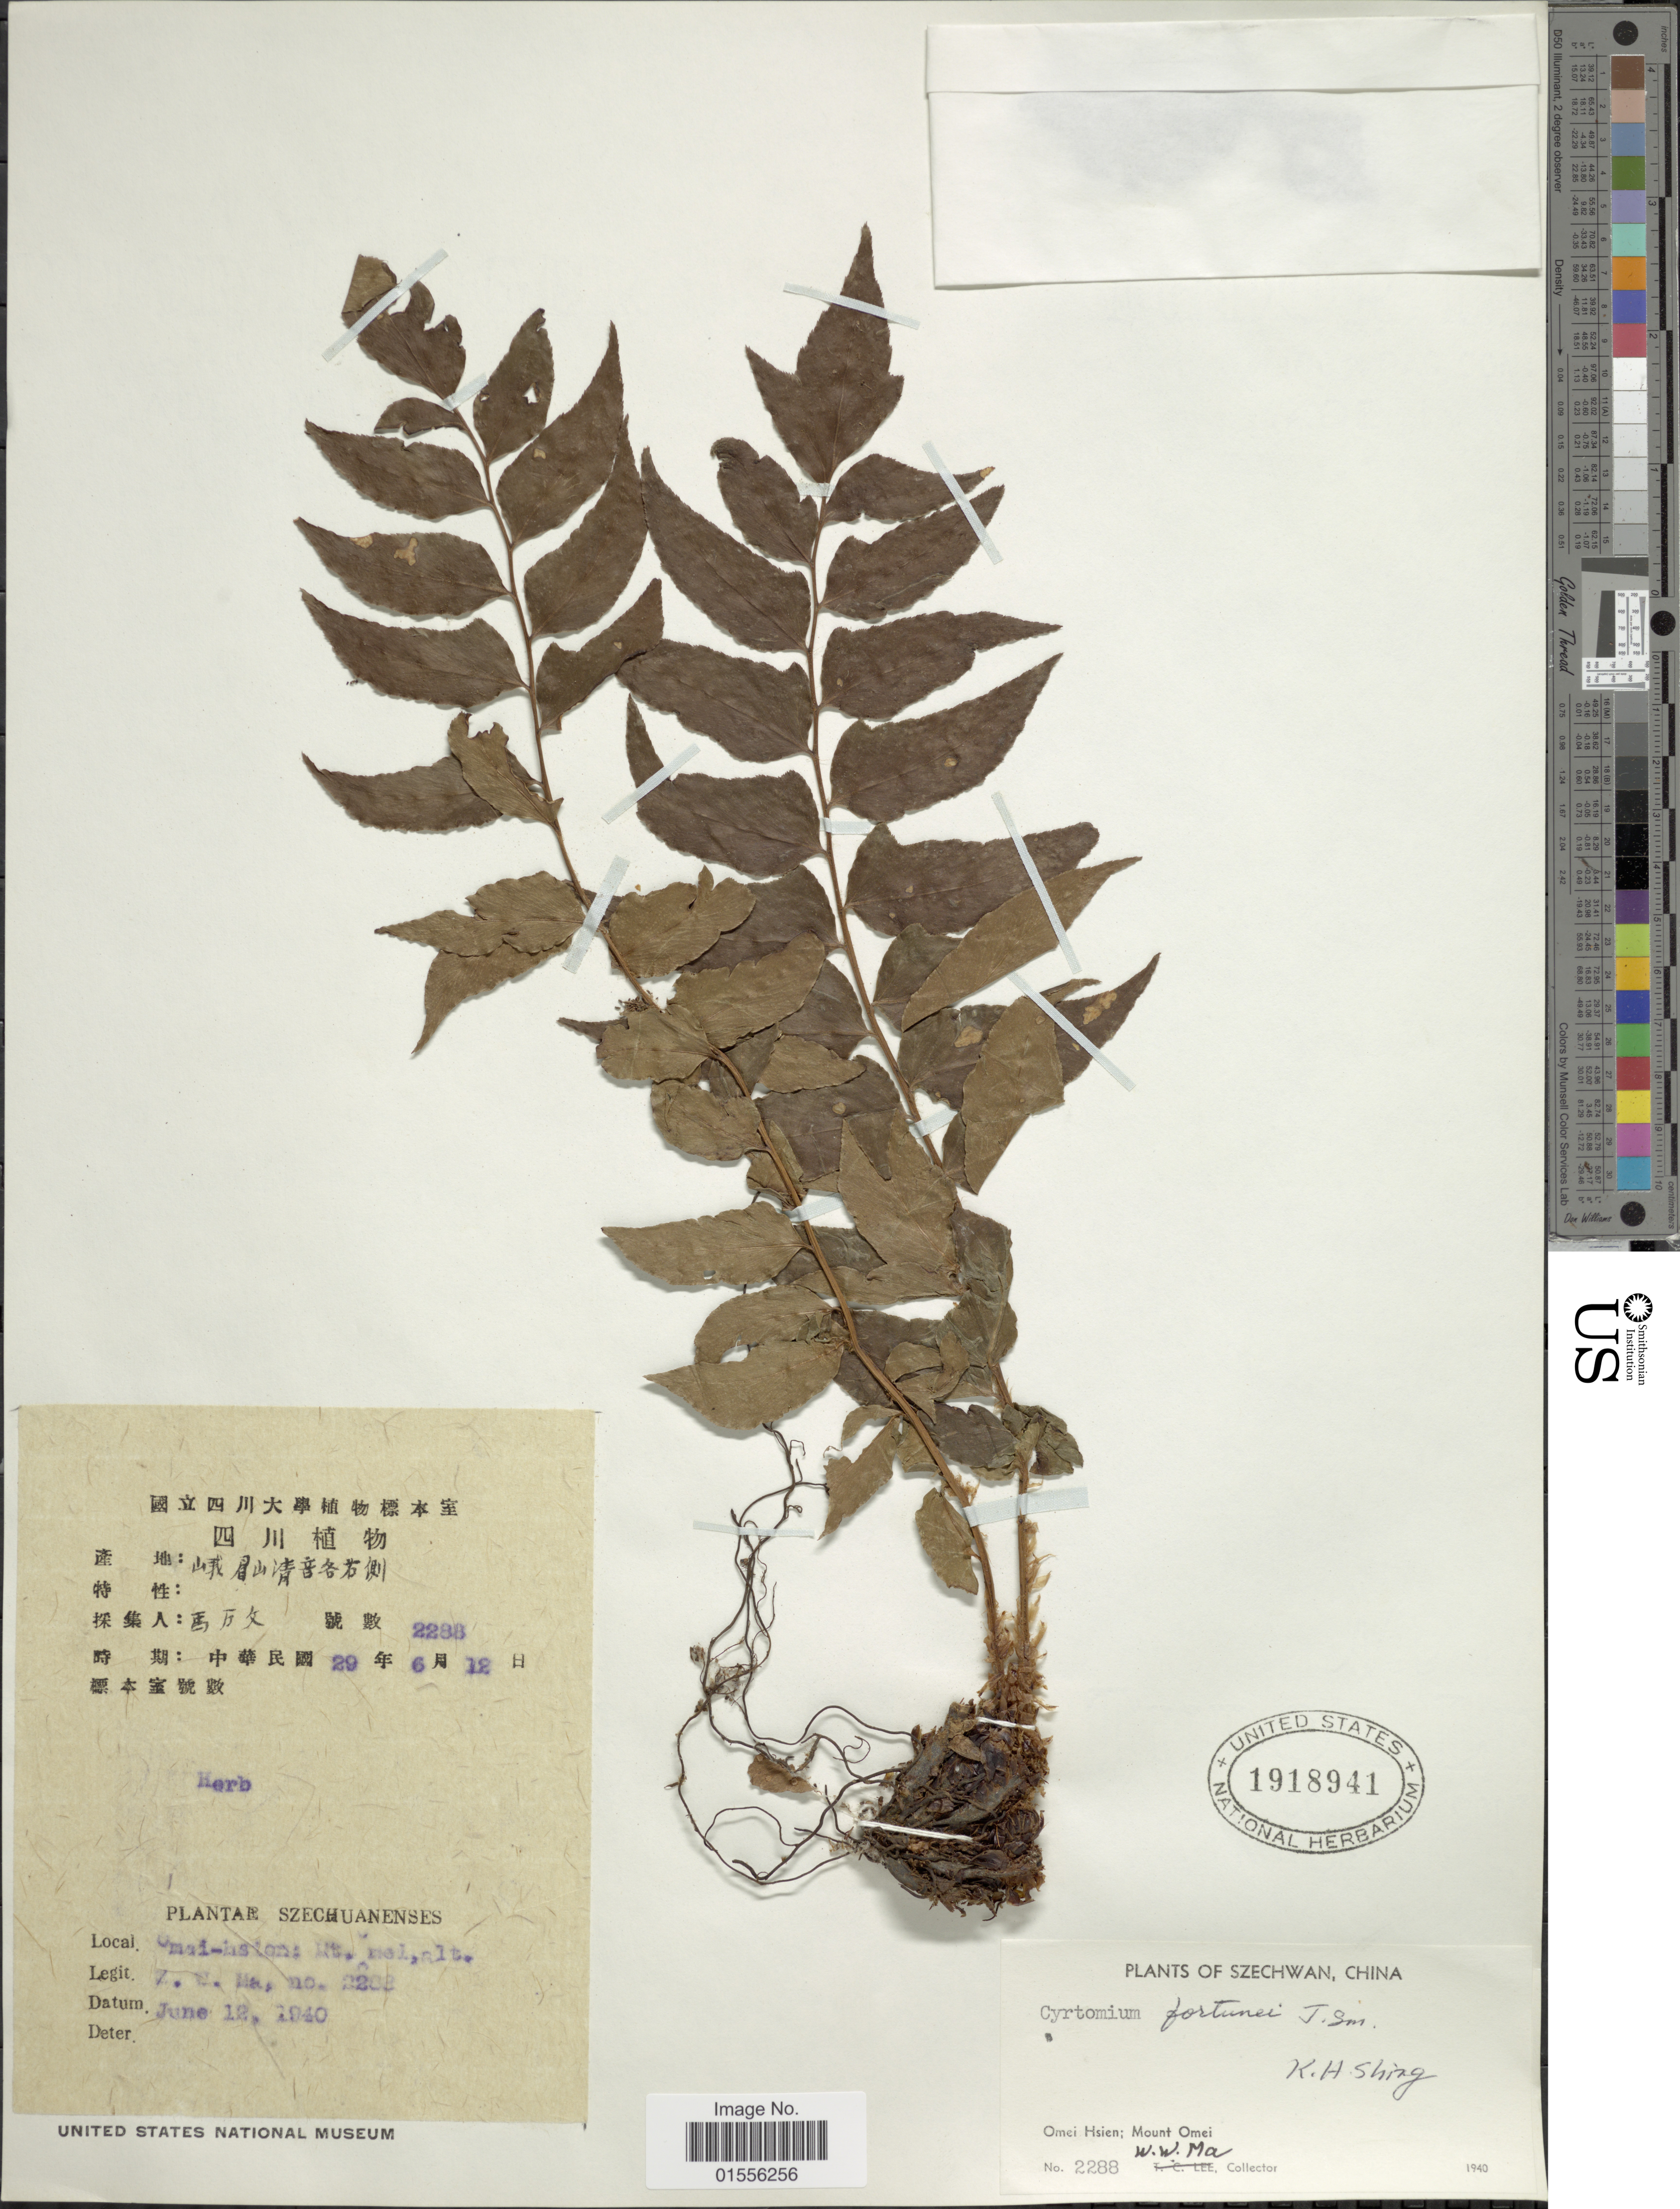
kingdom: Plantae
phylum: Tracheophyta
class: Polypodiopsida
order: Polypodiales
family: Dryopteridaceae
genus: Cyrtomium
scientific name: Cyrtomium fortunei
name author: J. Sm.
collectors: W. Ma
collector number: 2288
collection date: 1940-06-12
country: China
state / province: Sichuan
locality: Szechwan, Omei Hsien; Mount Omei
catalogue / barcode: US 1918941